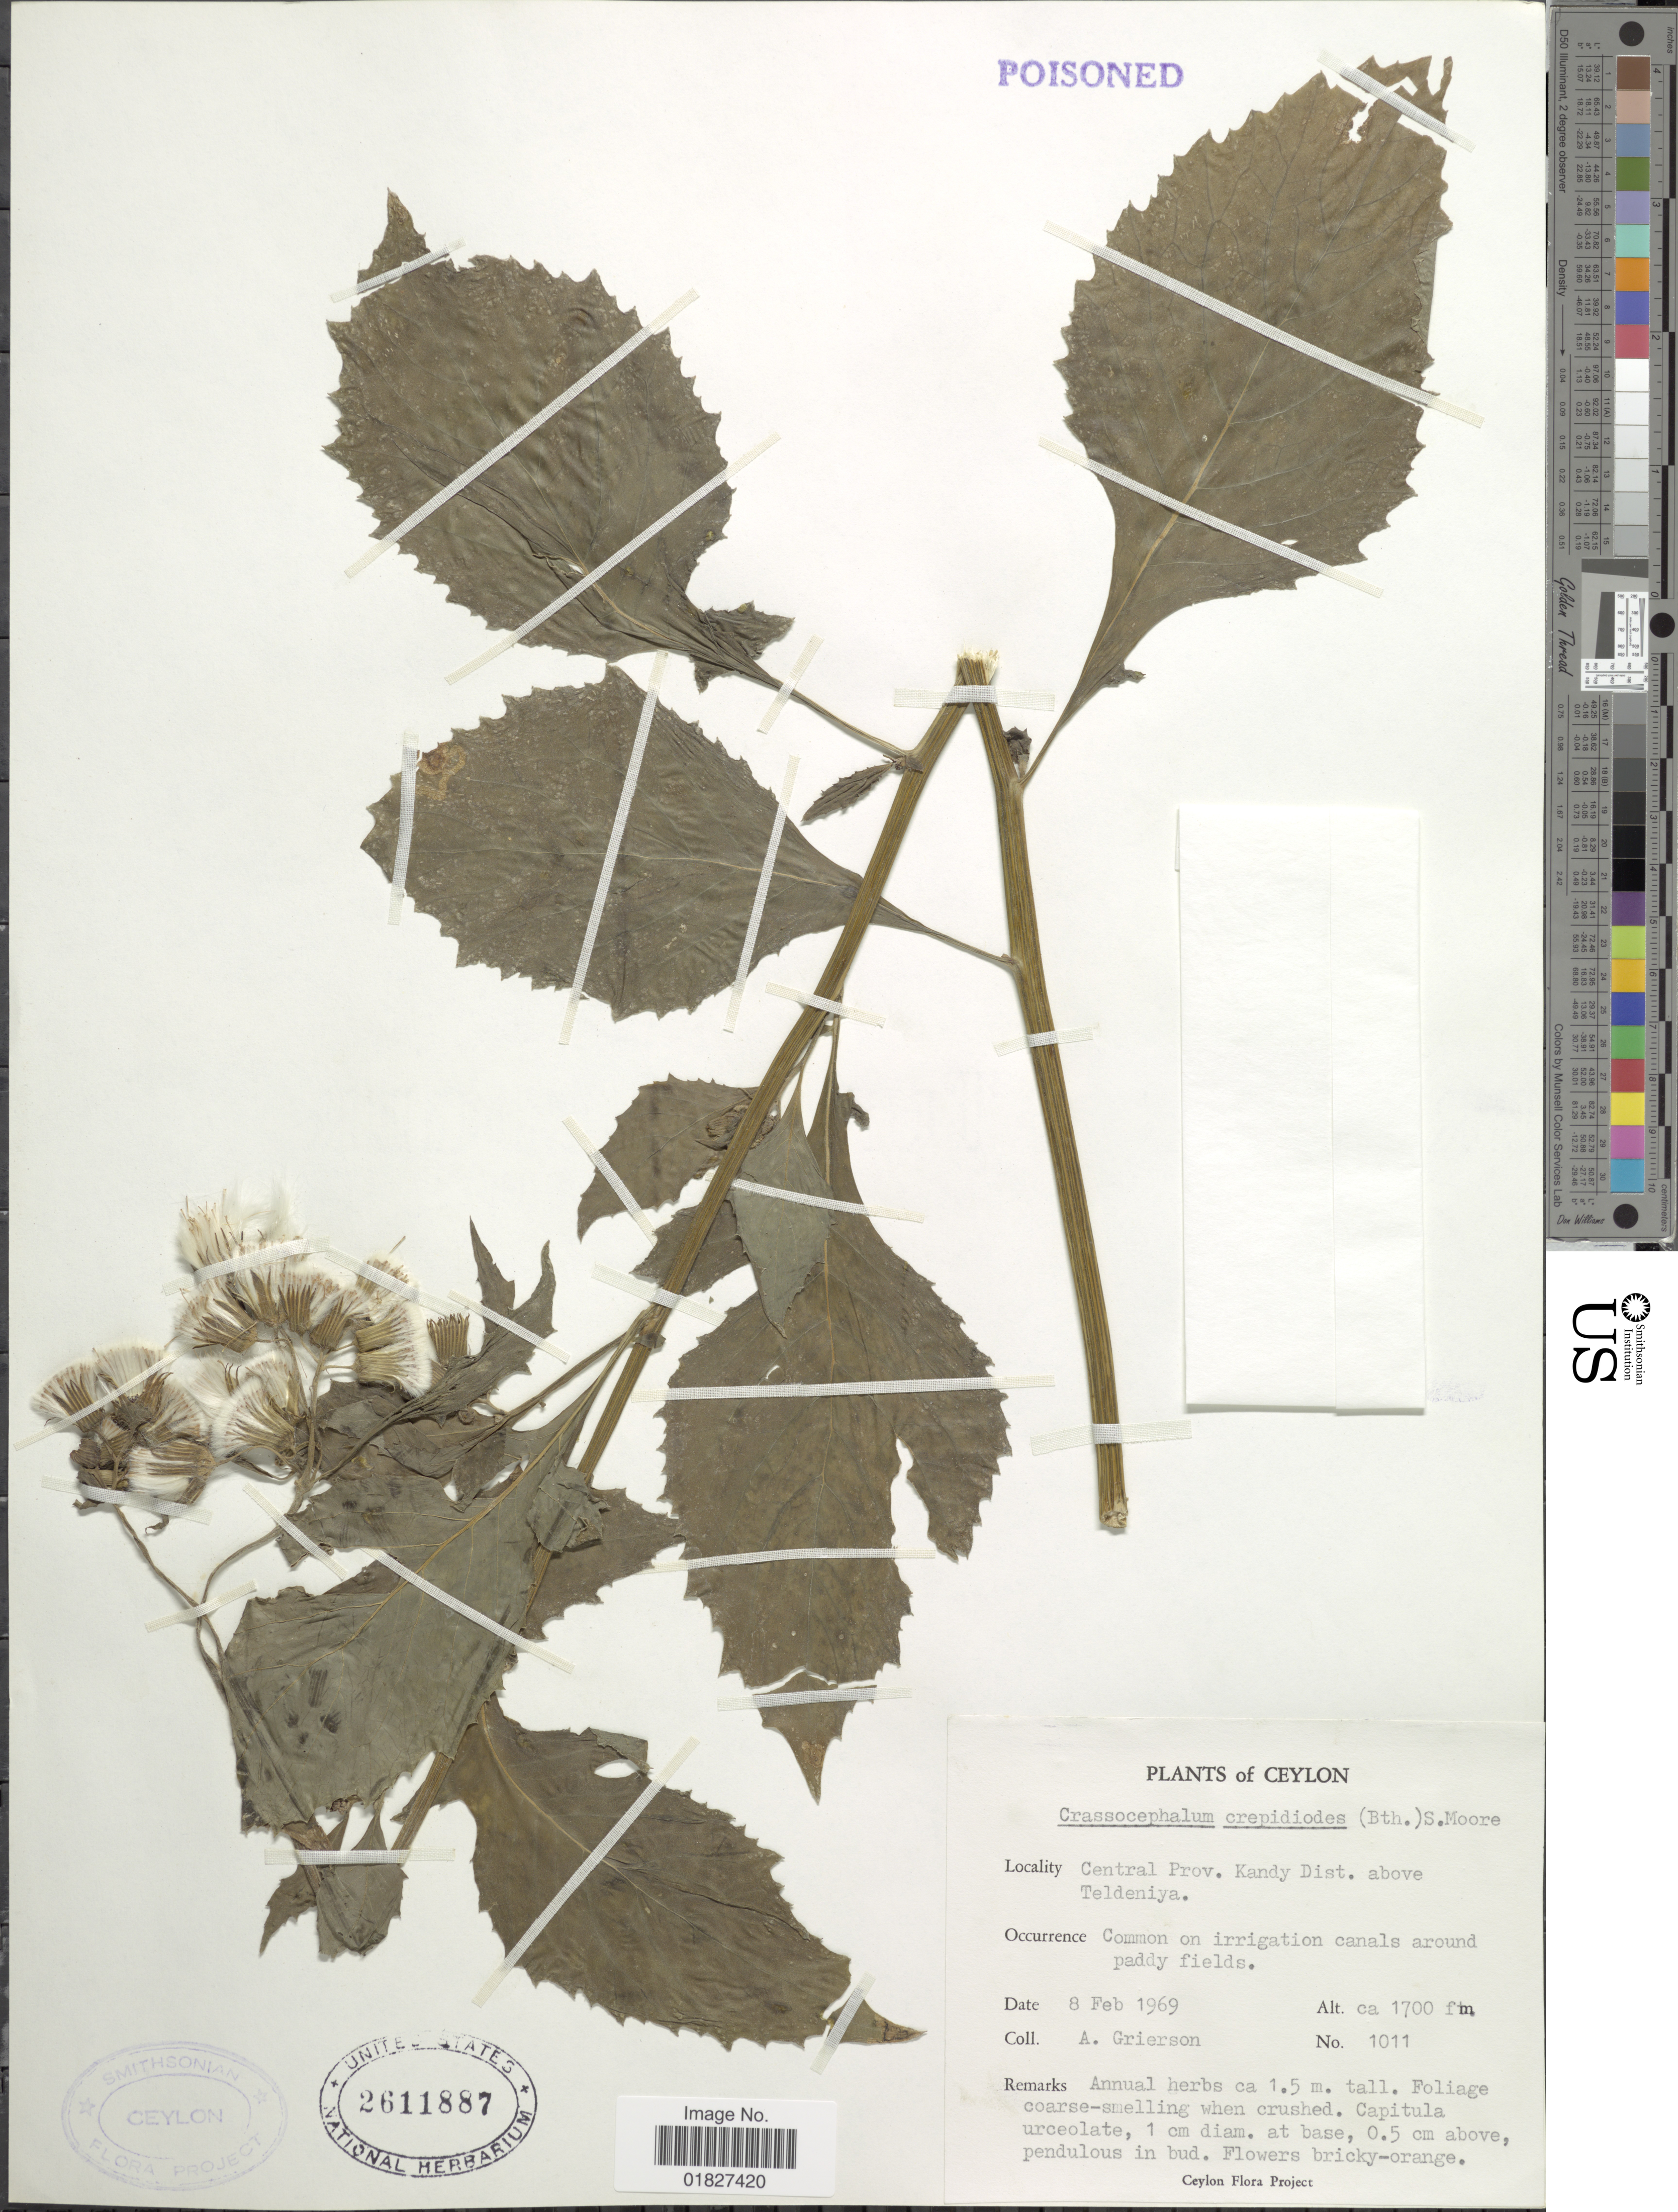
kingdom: Plantae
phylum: Tracheophyta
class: Magnoliopsida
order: Asterales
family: Asteraceae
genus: Crassocephalum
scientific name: Crassocephalum crepidioides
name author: (Benth.) S. Moore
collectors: A. Grierson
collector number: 1011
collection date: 1969-02-08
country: Sri Lanka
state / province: Central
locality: Ceylon, Kandy Dist. above Teldeniya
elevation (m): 518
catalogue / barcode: US 2611887